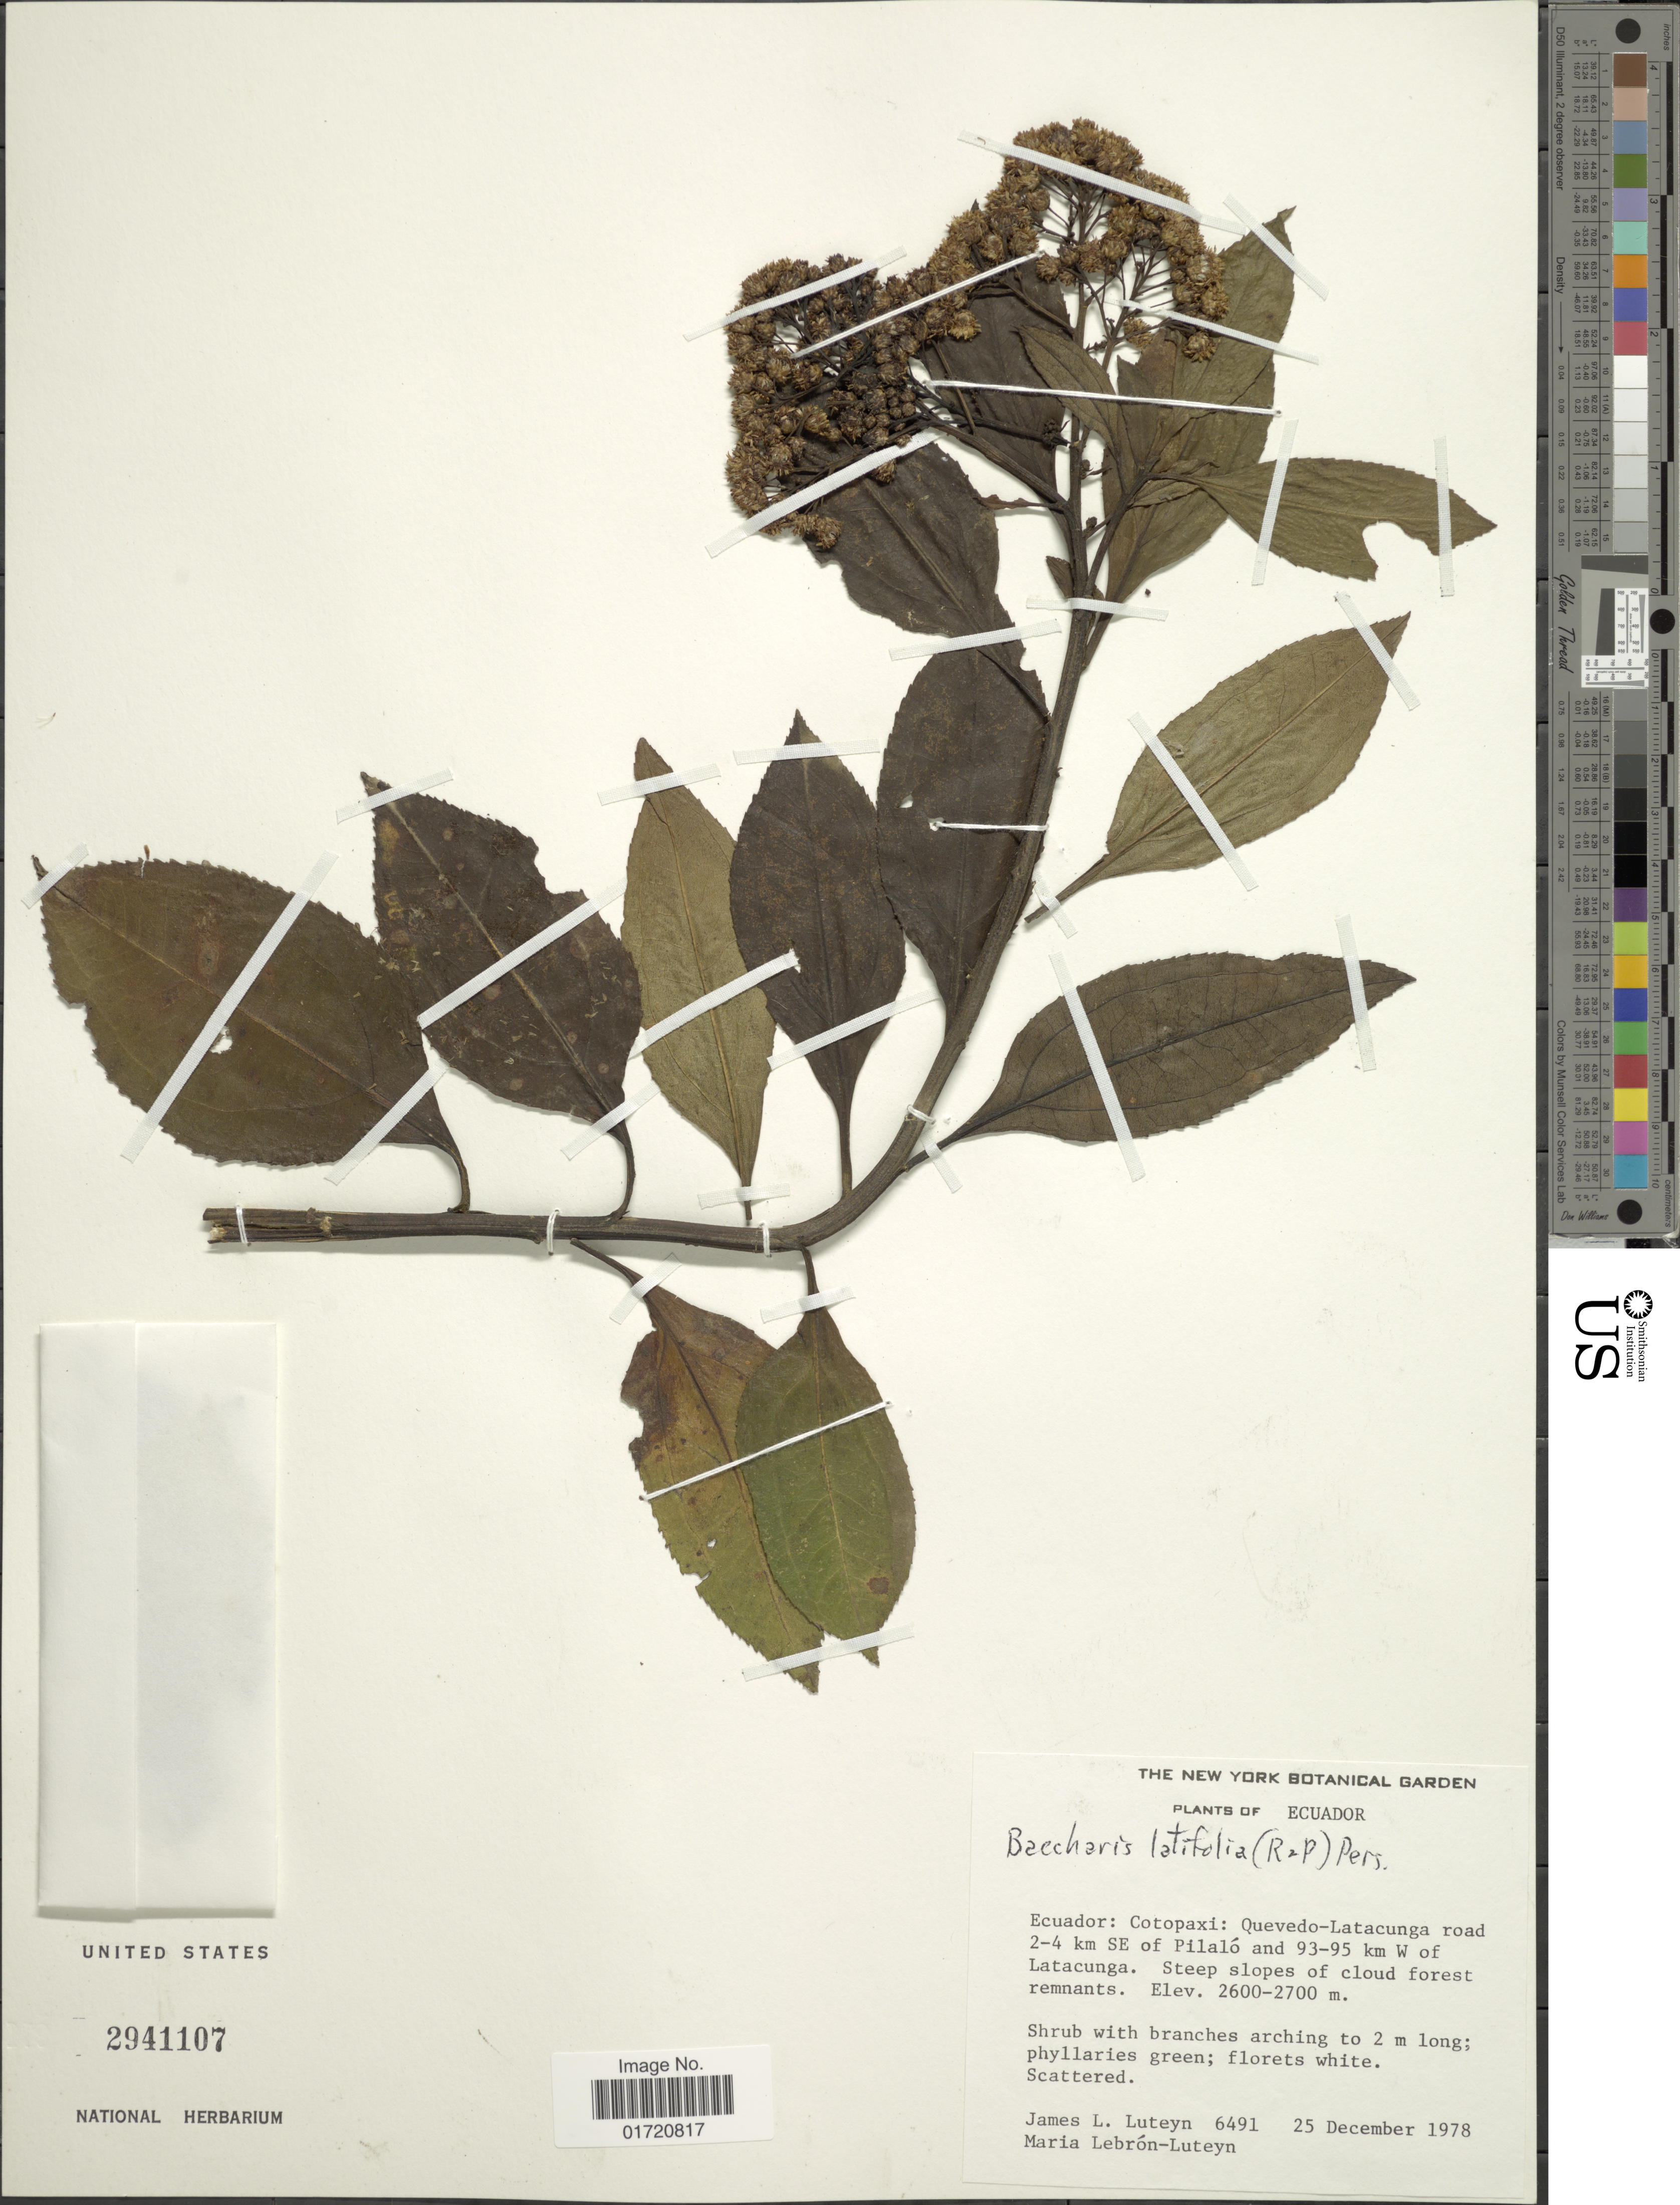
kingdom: Plantae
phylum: Tracheophyta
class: Magnoliopsida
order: Asterales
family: Asteraceae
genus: Baccharis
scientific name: Baccharis latifolia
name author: (Ruiz & Pav.) Pers.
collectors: J. L. Luteyn & M. L. Lebrón-Luteyn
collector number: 6491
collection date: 1978-12-25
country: Ecuador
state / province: Cotopaxi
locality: Quevedo-Latacunga road 2-4 km SE of Pilalo and 93-95 km W of Latacunga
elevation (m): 2600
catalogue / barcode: US 2941107